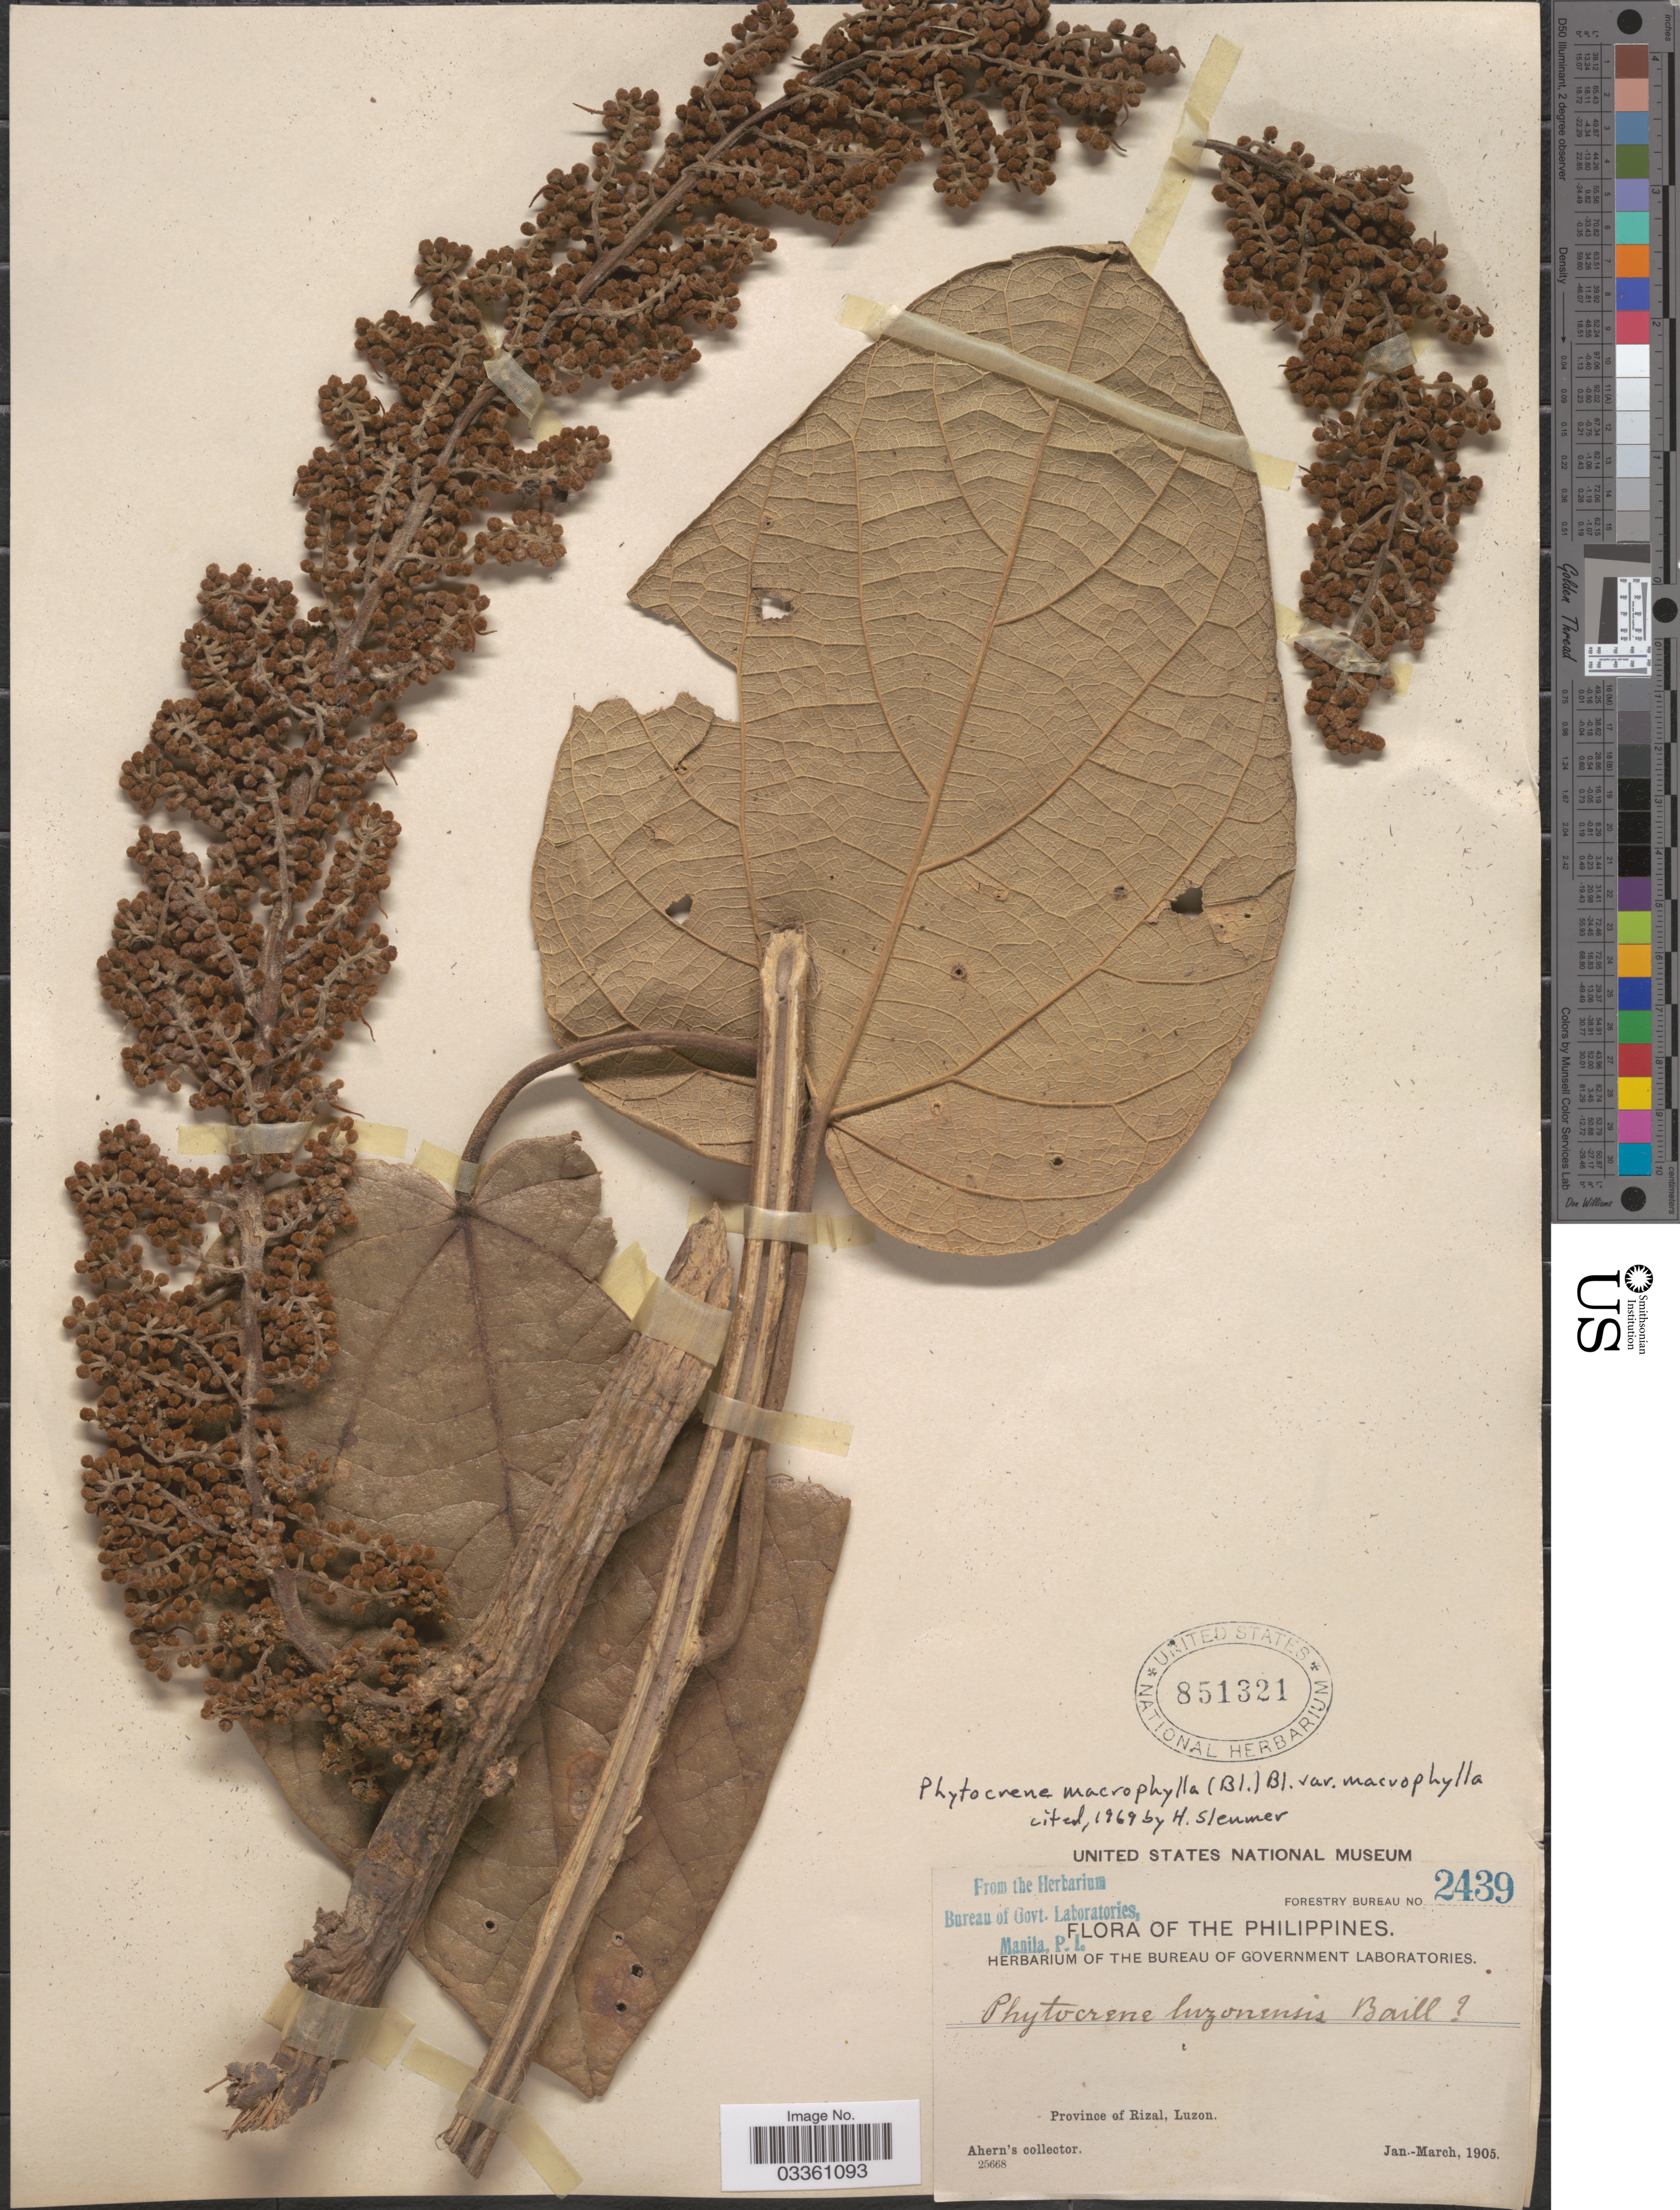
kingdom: Plantae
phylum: Tracheophyta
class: Magnoliopsida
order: Icacinales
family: Icacinaceae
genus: Phytocrene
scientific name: Phytocrene macrophylla var. macrophylla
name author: (Blume) Blume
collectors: Ahern's collector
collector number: Forestry Bureau 2439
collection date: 1905-01/1905-03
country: Philippines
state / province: Calabarzon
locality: Province of Rizal, Luzon.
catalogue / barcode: US 851321